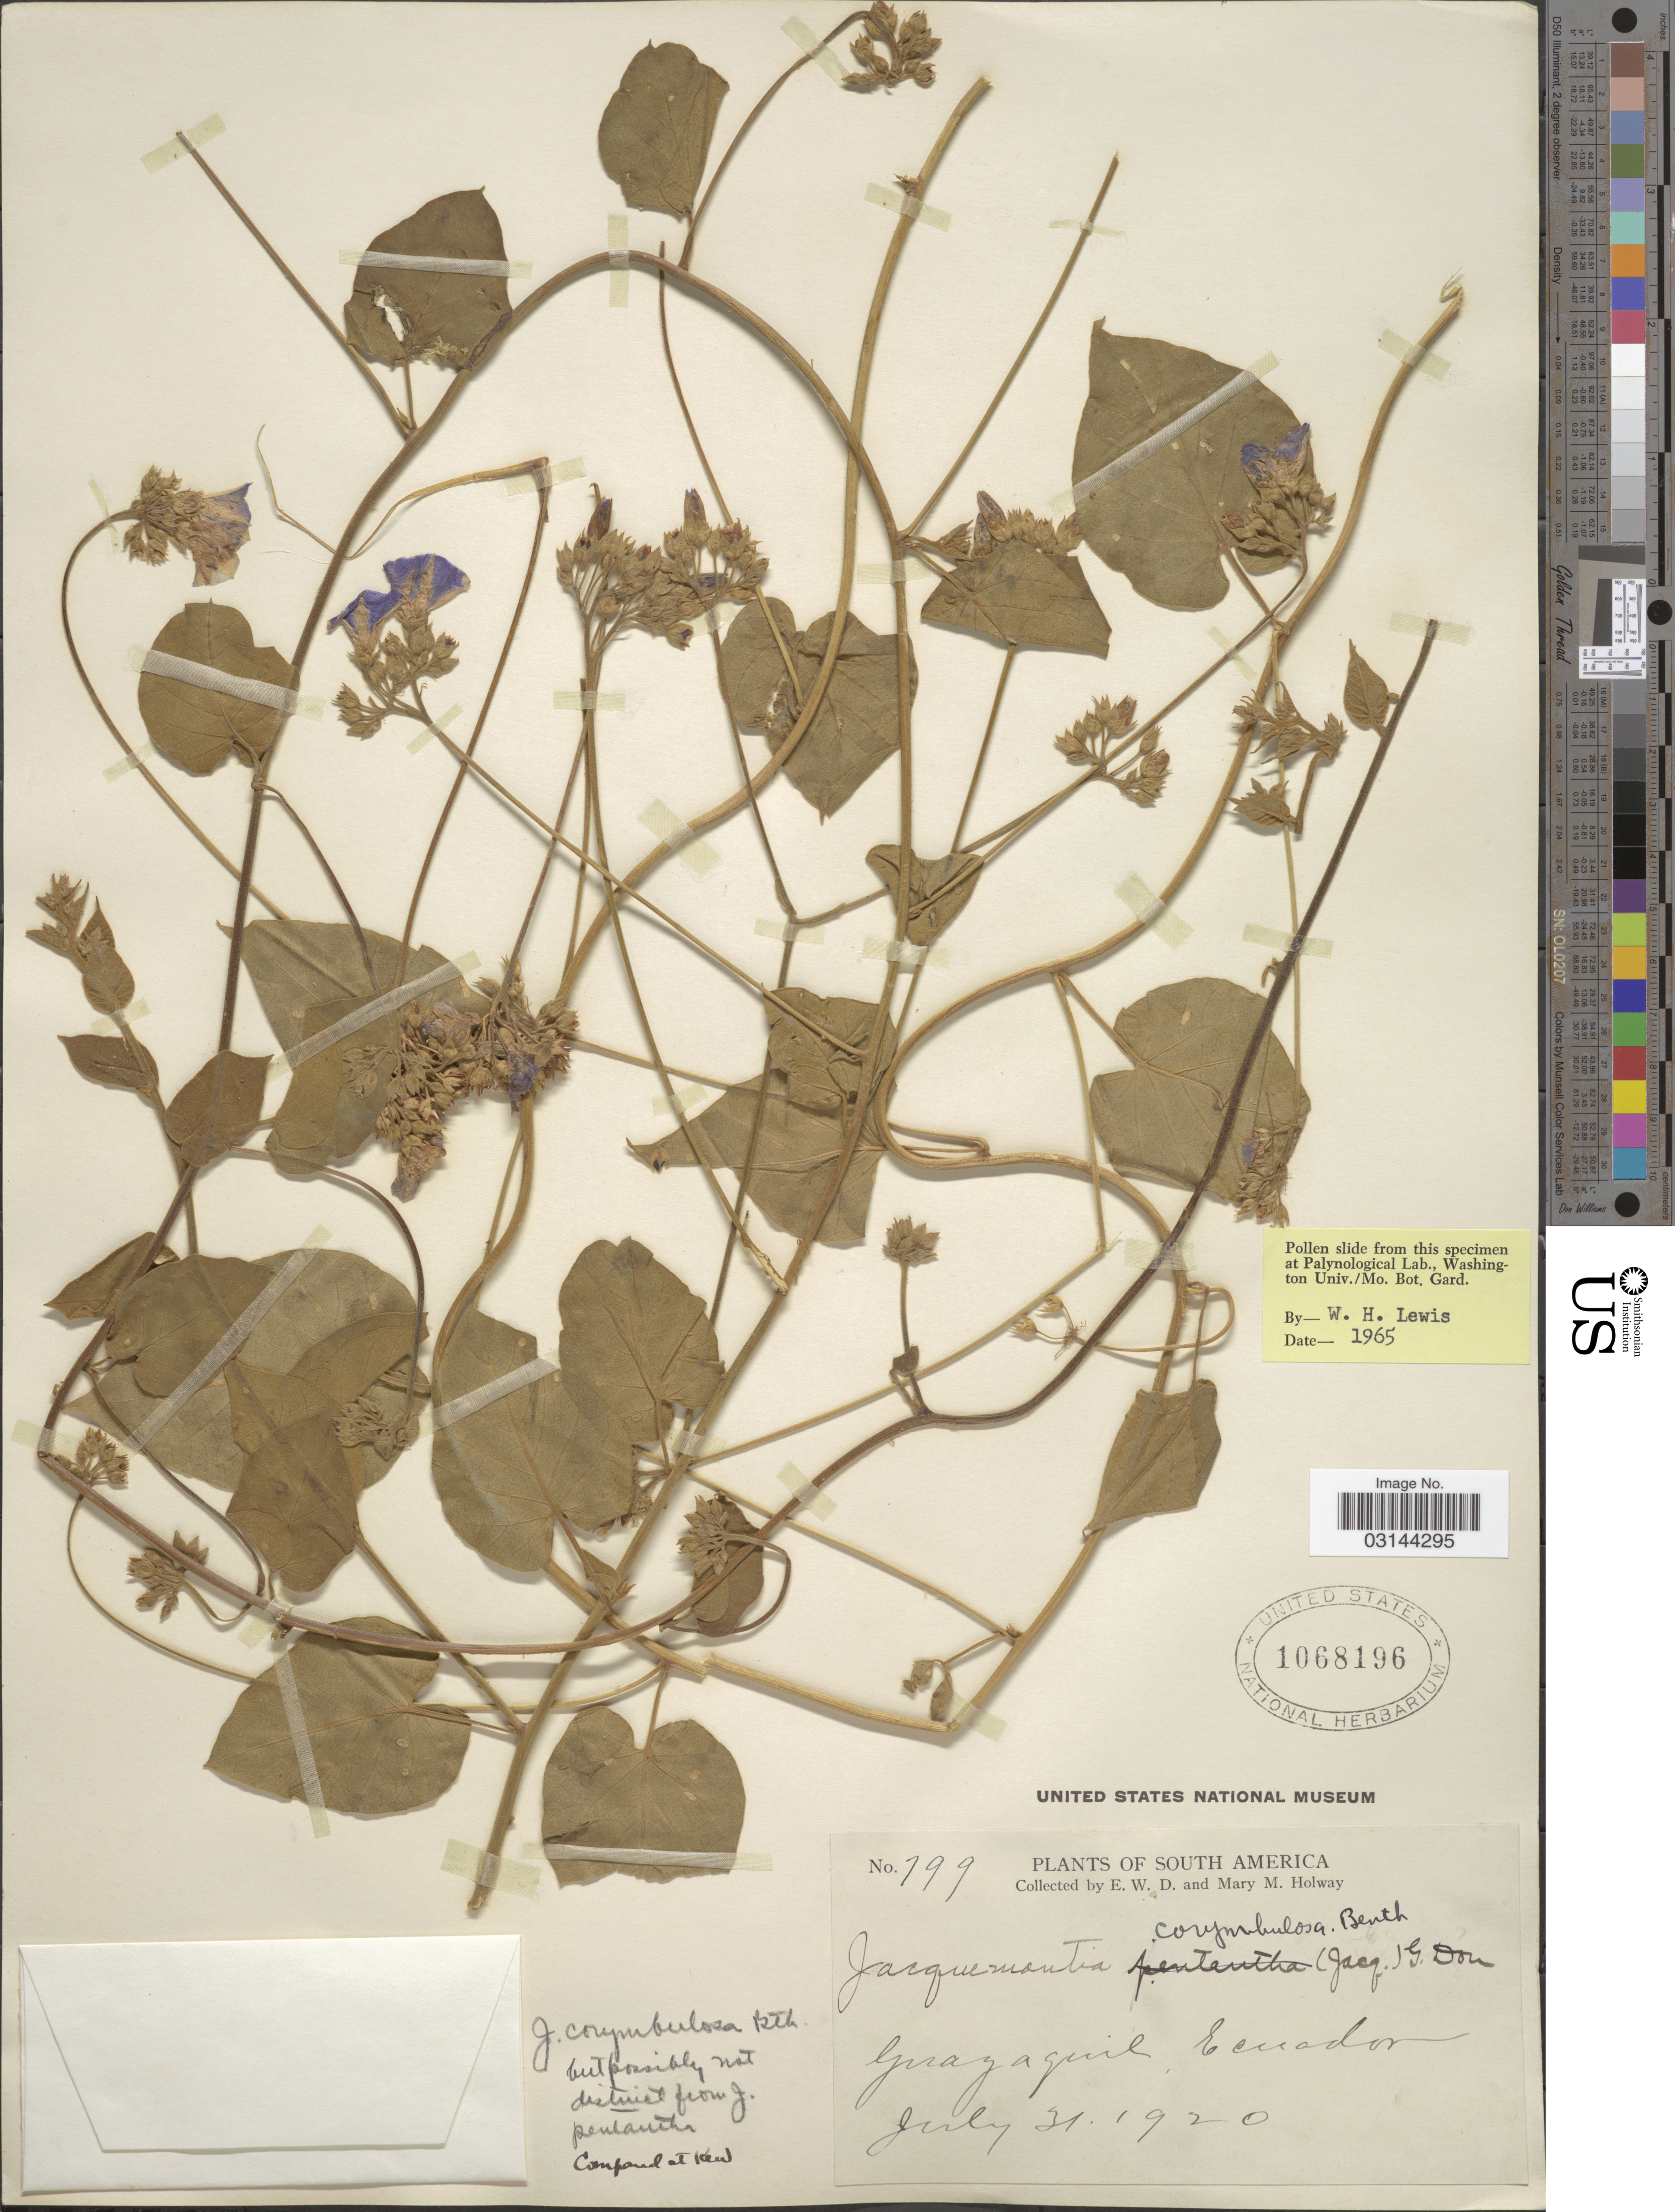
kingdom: Plantae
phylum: Tracheophyta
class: Magnoliopsida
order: Solanales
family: Convolvulaceae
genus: Jacquemontia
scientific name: Jacquemontia corymbulosa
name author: Benth.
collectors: E. W. D. Holway & M. M. Holway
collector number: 799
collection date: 1920-07-31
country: Ecuador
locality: Guayaquil.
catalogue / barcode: US 1068196